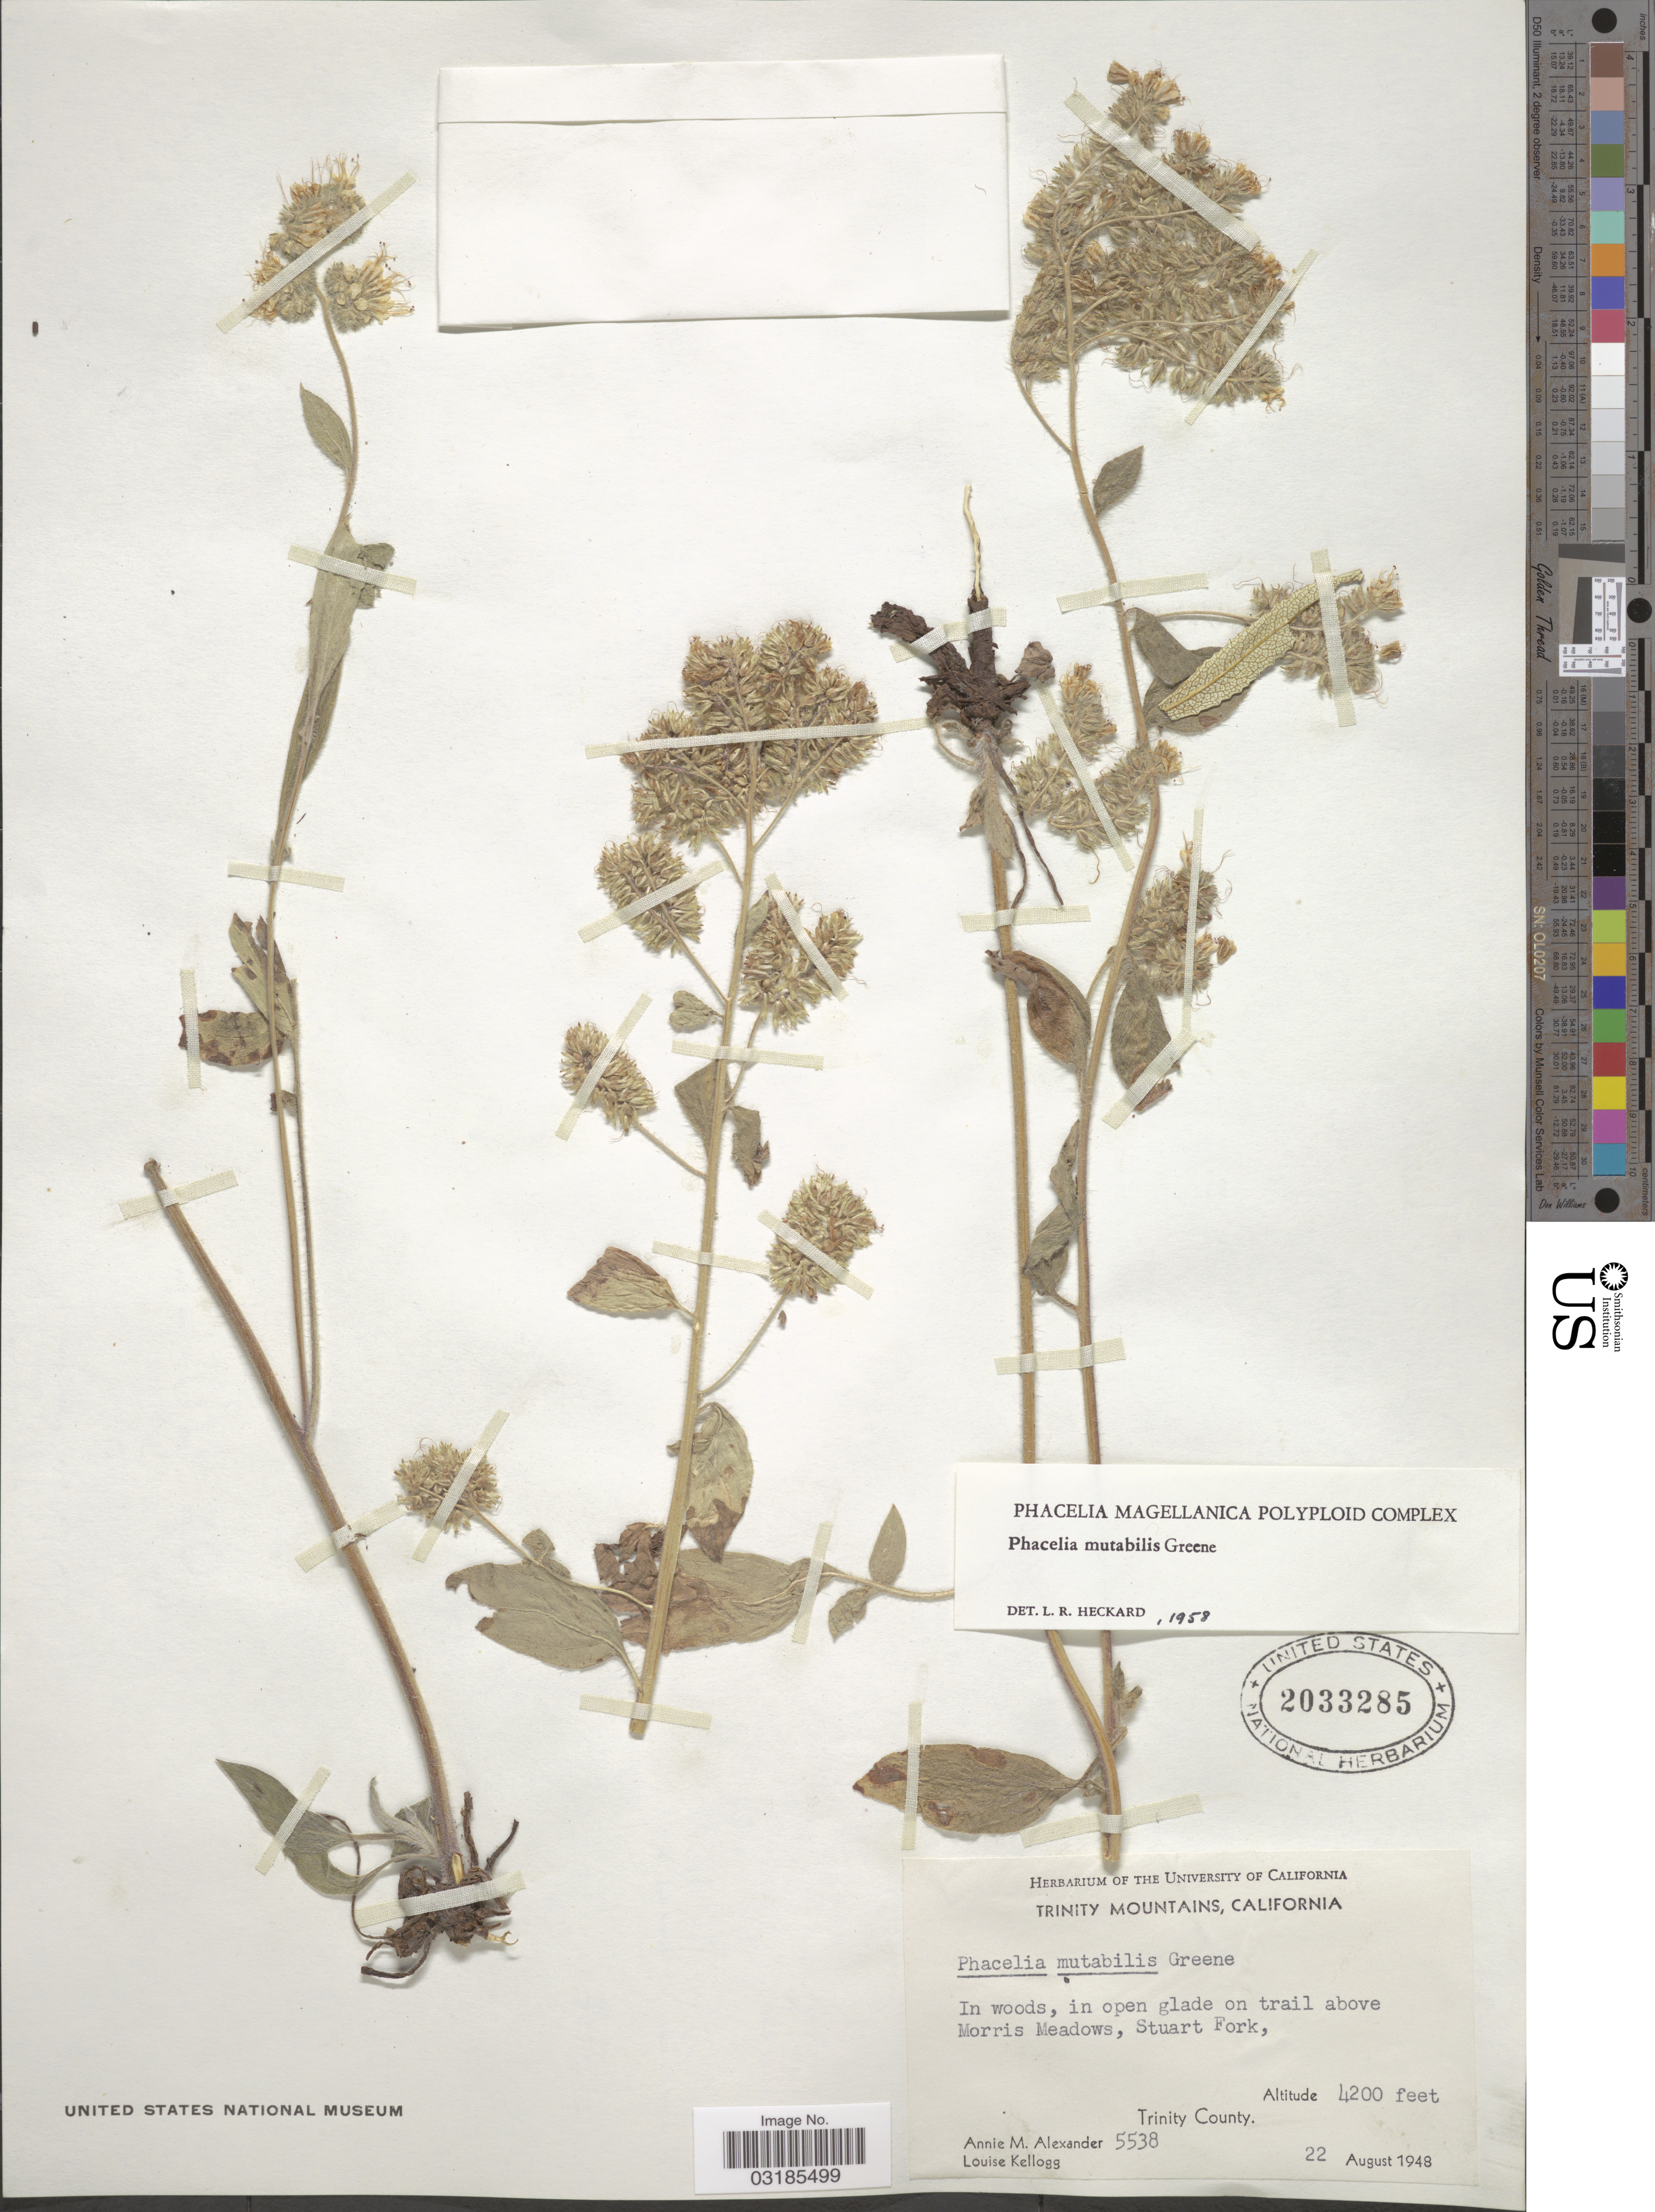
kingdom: Plantae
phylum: Tracheophyta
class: Magnoliopsida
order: Boraginales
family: Hydrophyllaceae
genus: Phacelia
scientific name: Phacelia mutabilis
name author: Greene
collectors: A. M. Alexander & L. Kellogg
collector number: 5538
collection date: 1948-08-22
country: United States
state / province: California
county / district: Trinity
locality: Trinity Mountains, In woods, in open glade on trail above Morris Meadows, Stuart Fork, Trinity County.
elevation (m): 1280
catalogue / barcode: US 2033285